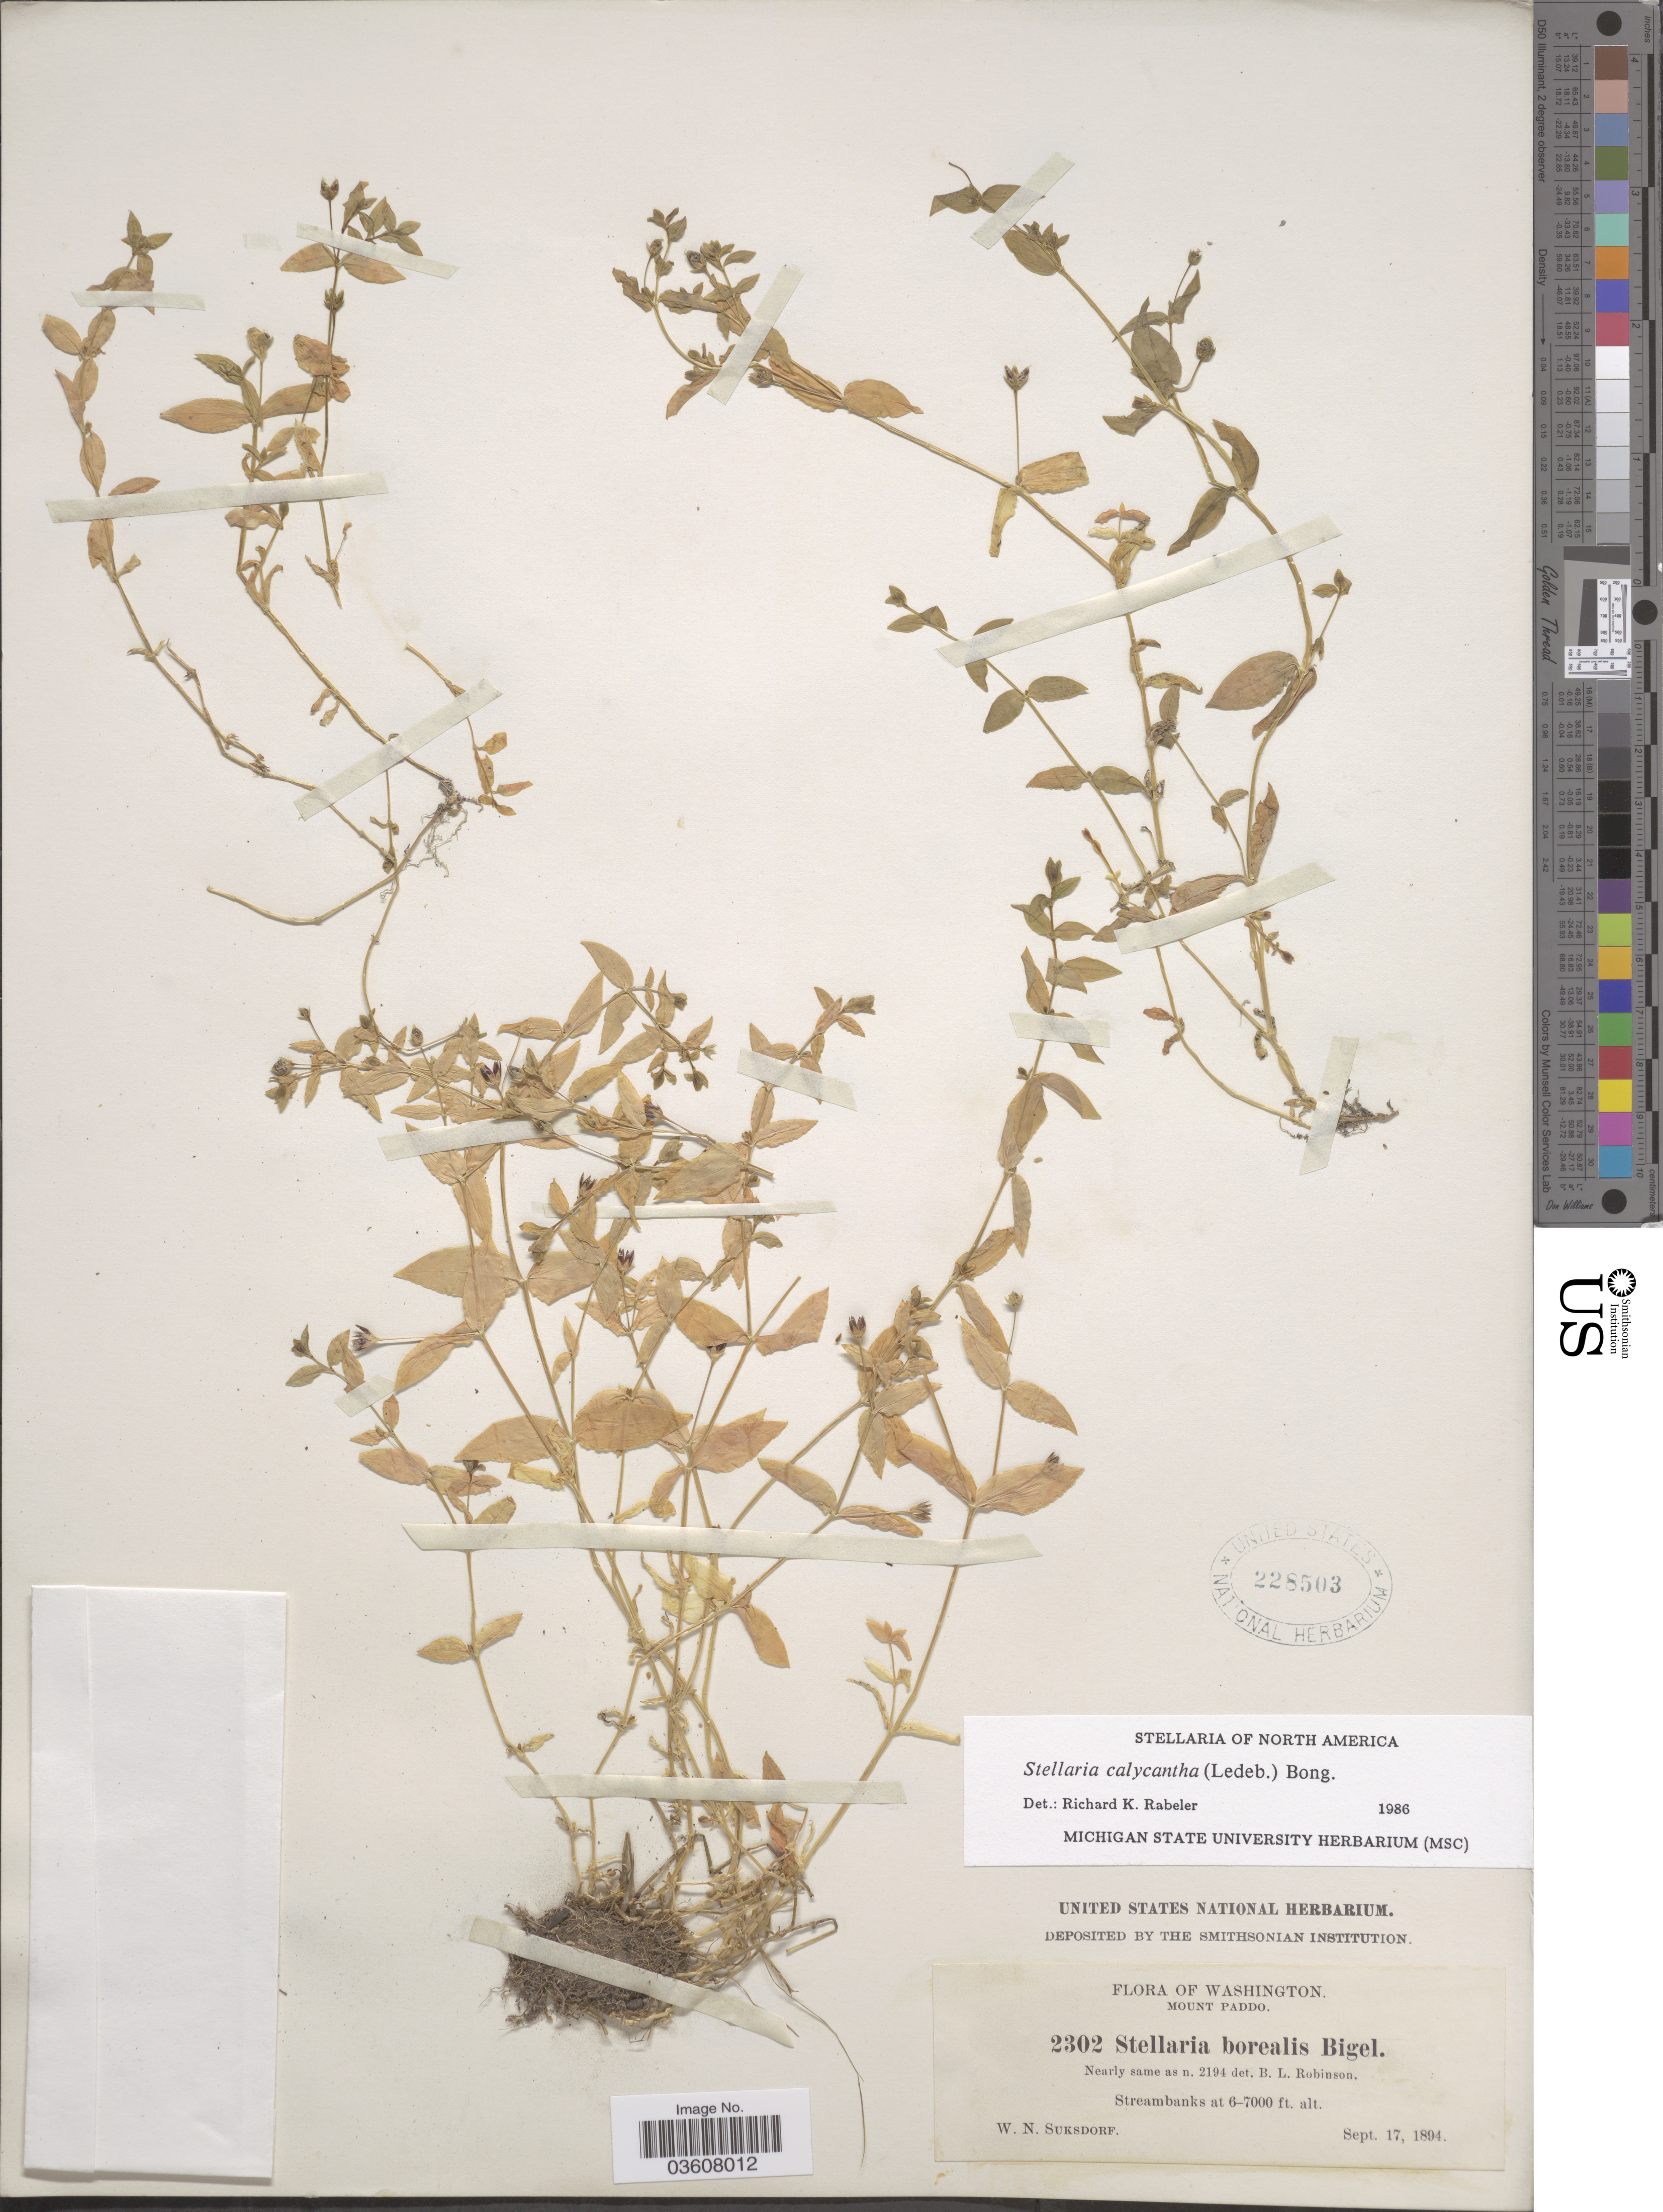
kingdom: Plantae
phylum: Tracheophyta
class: Magnoliopsida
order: Caryophyllales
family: Caryophyllaceae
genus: Stellaria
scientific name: Stellaria calycantha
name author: (Ledeb.) Bong.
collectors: W. N. Suksdorf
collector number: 2302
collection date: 1894-09-17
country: United States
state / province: Washington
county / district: Skamania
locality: Mount Paddo. Streambanks.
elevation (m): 1829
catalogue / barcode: US 228503